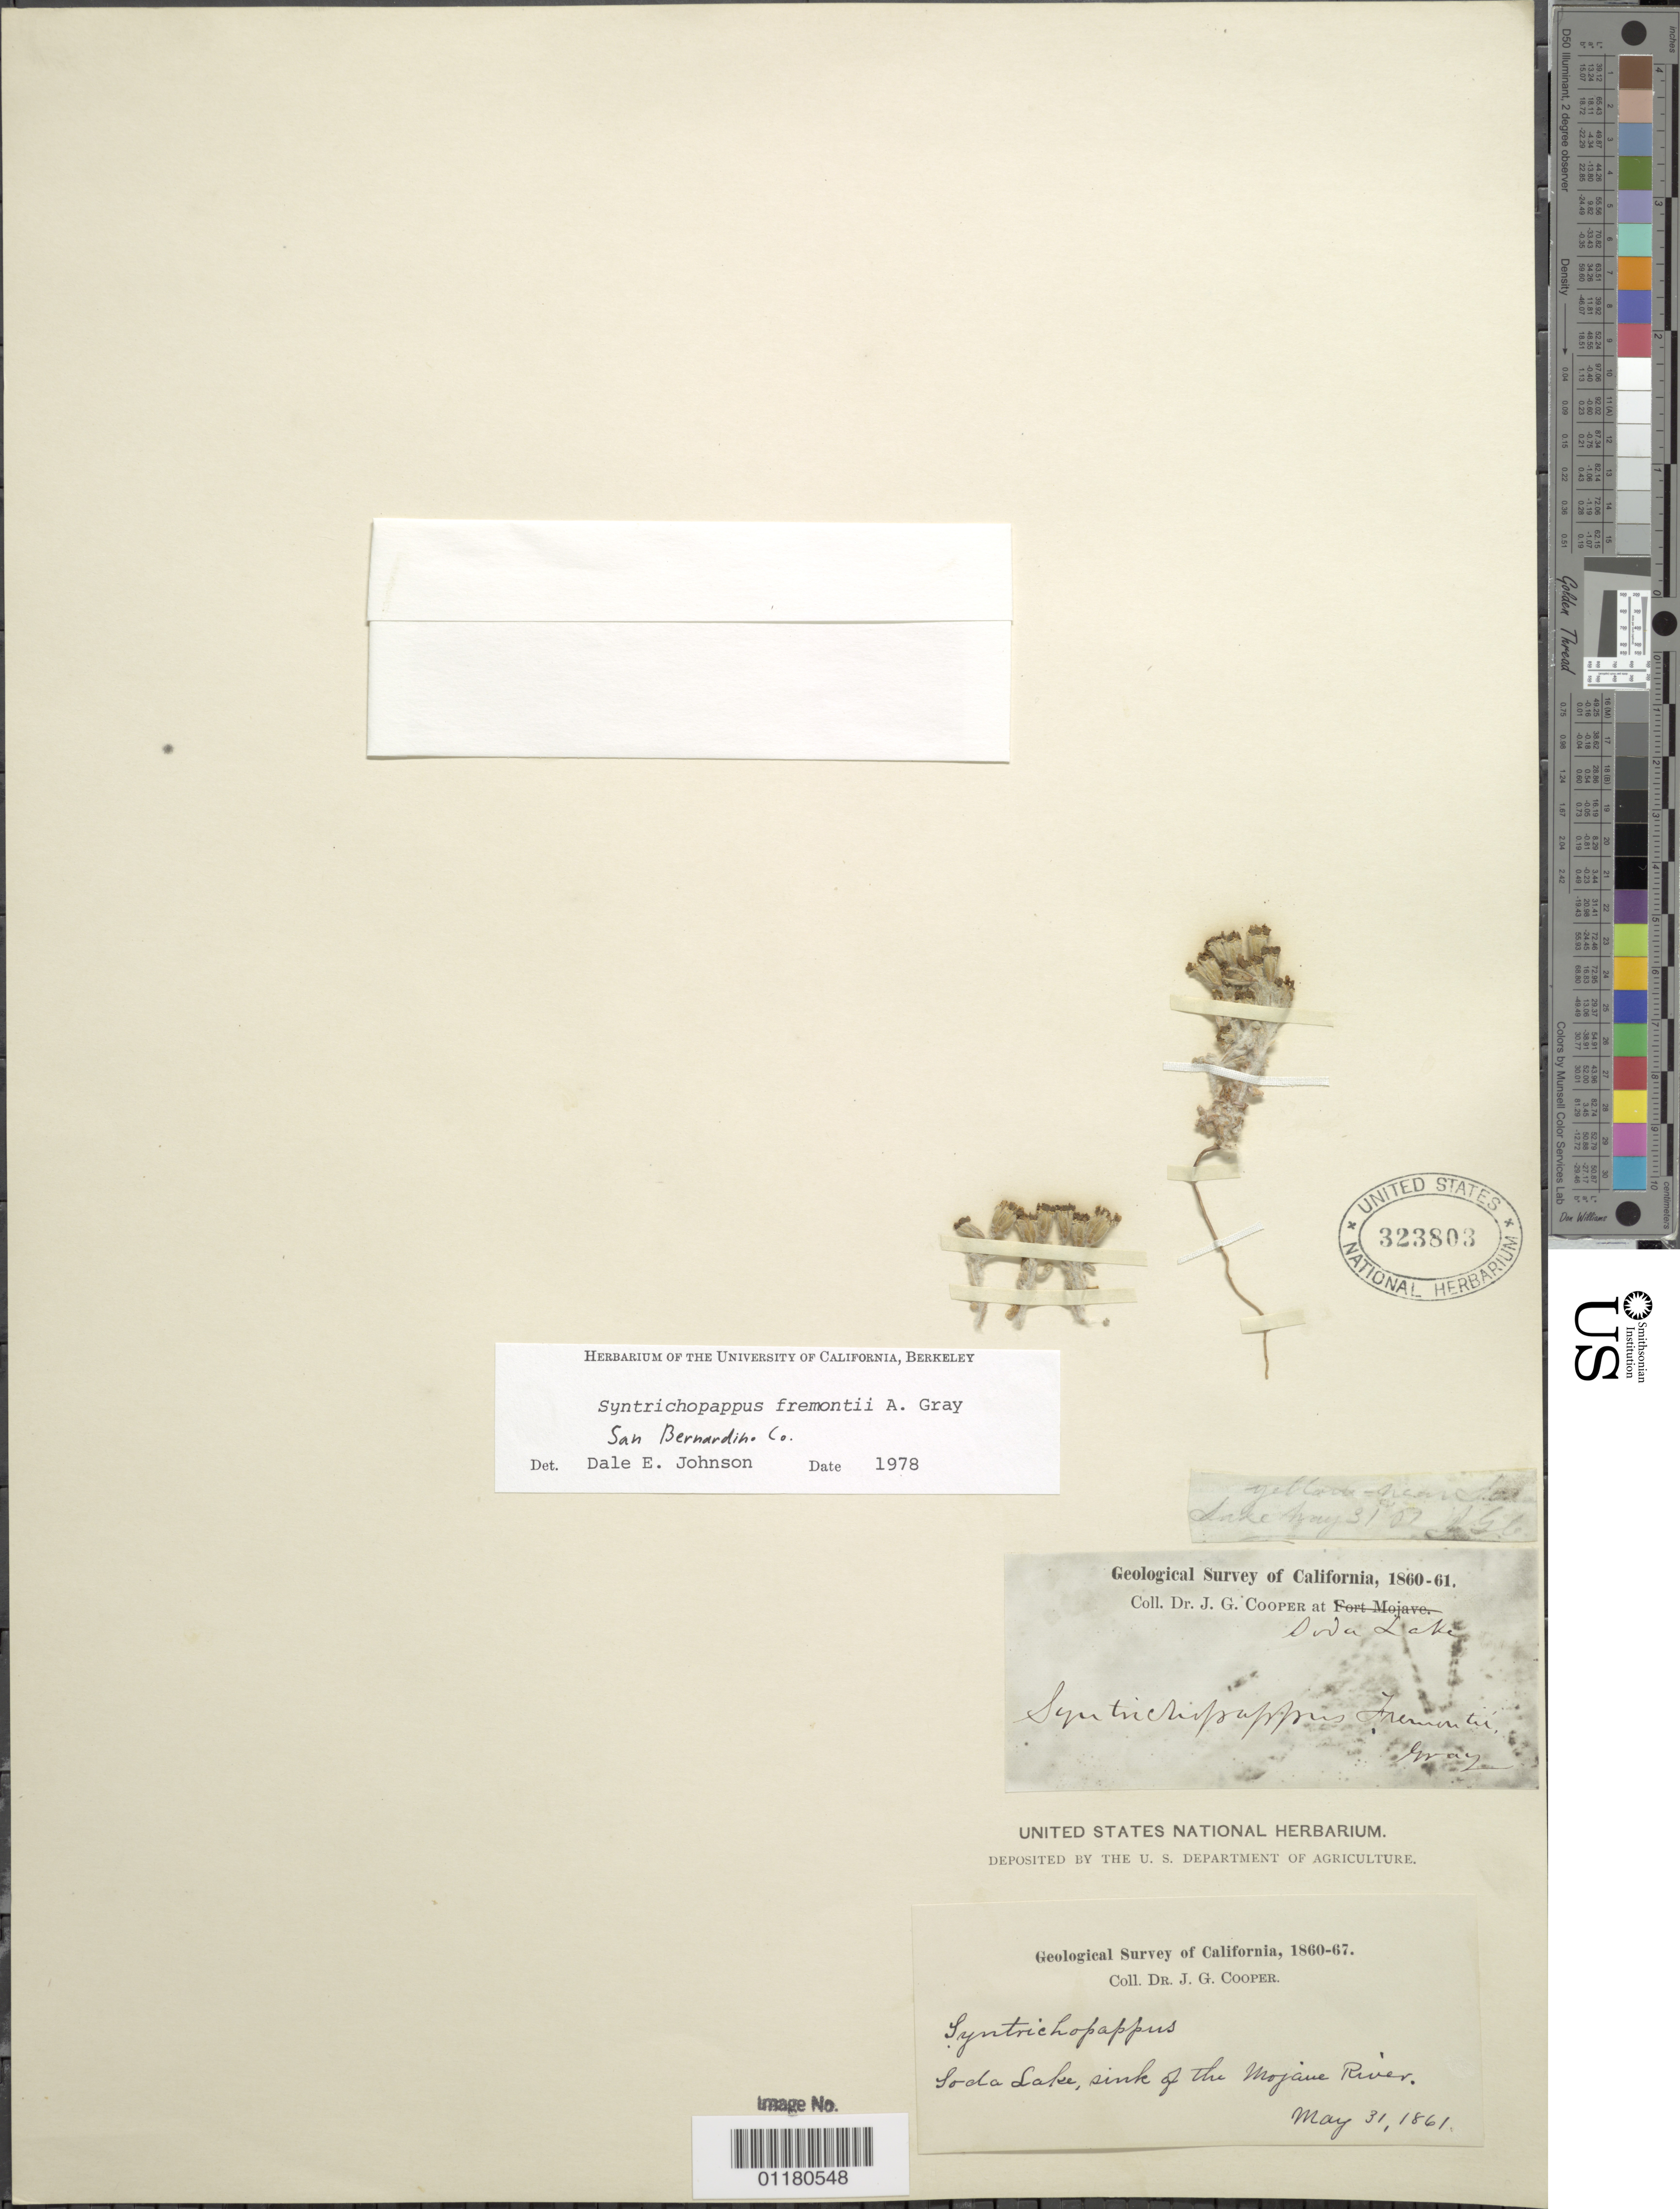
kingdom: Plantae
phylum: Tracheophyta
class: Magnoliopsida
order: Asterales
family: Asteraceae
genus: Syntrichopappus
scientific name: Syntrichopappus fremontii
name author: A. Gray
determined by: Johnson, D. E.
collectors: J. G. Cooper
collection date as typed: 31 May 1861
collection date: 1861-05-31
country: United States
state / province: California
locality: At Soda Lake, the sink of the Mojave River.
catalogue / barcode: US 323803